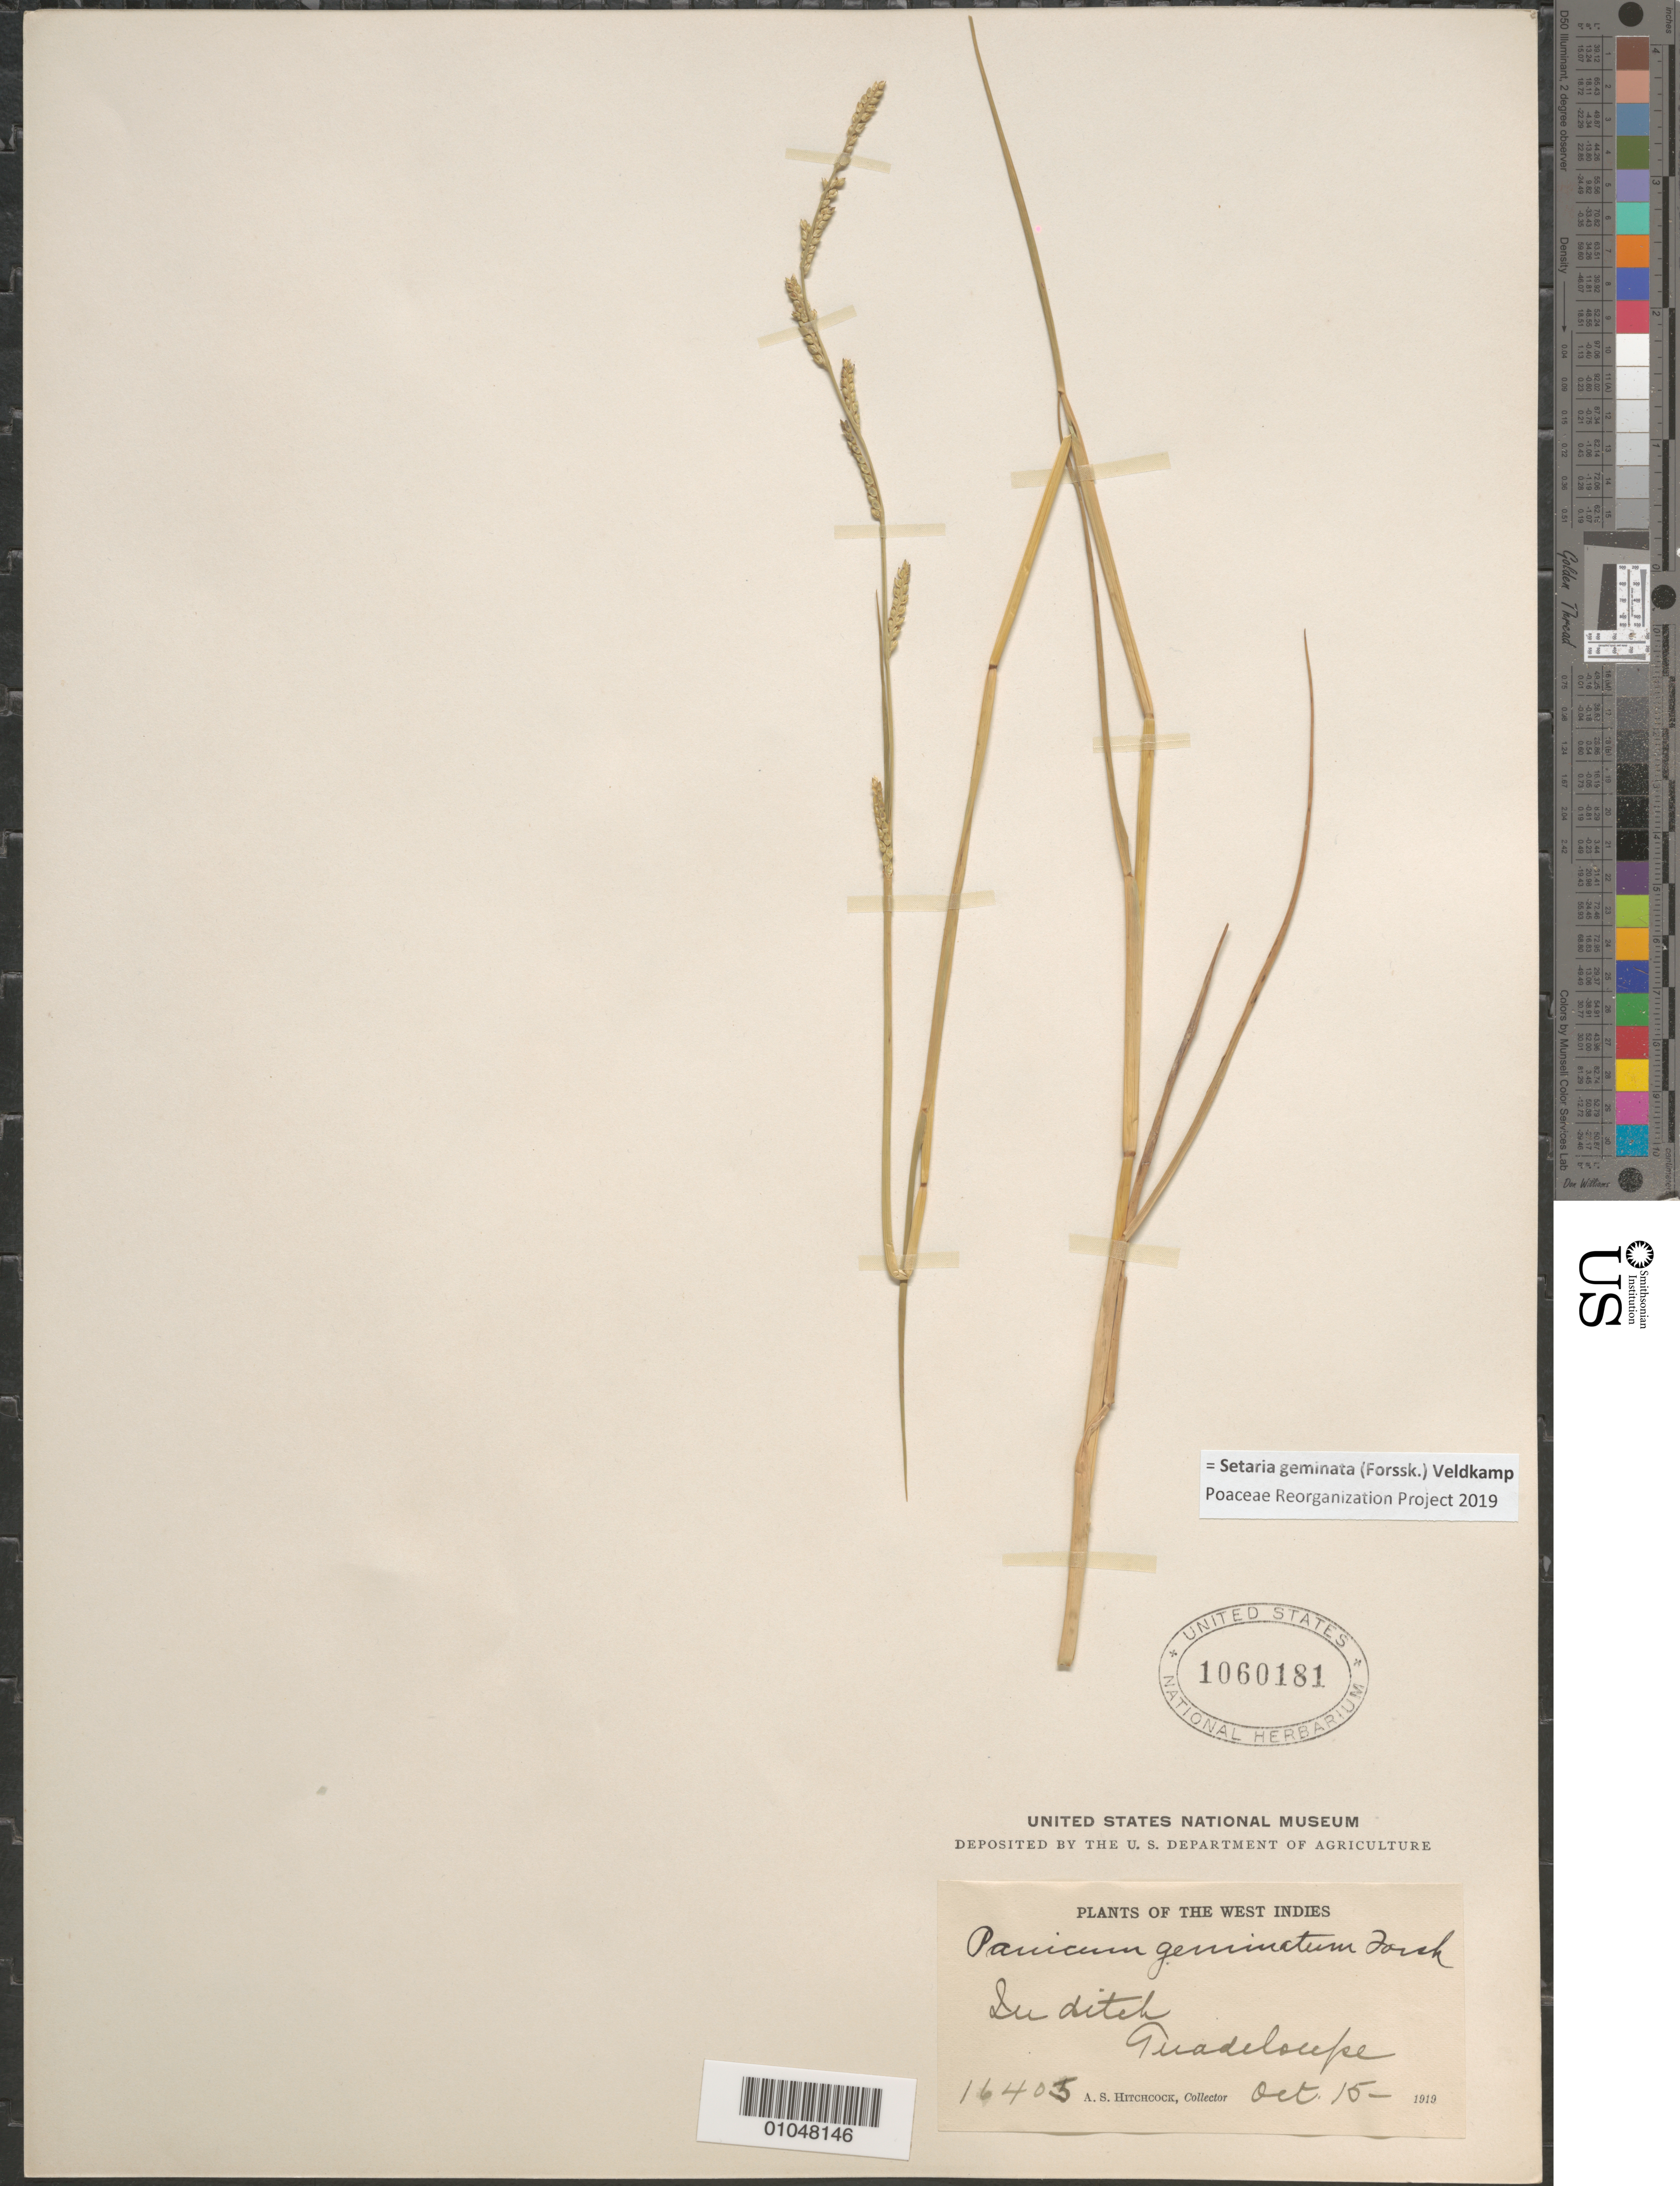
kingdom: Plantae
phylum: Tracheophyta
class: Liliopsida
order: Poales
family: Poaceae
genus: Panicum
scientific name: Panicum geminatum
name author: Forssk.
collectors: A. S. Hitchcock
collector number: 16405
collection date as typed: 15 Oct 1919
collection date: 1919-10-15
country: Guadeloupe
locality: In ditch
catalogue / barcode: US 1060181